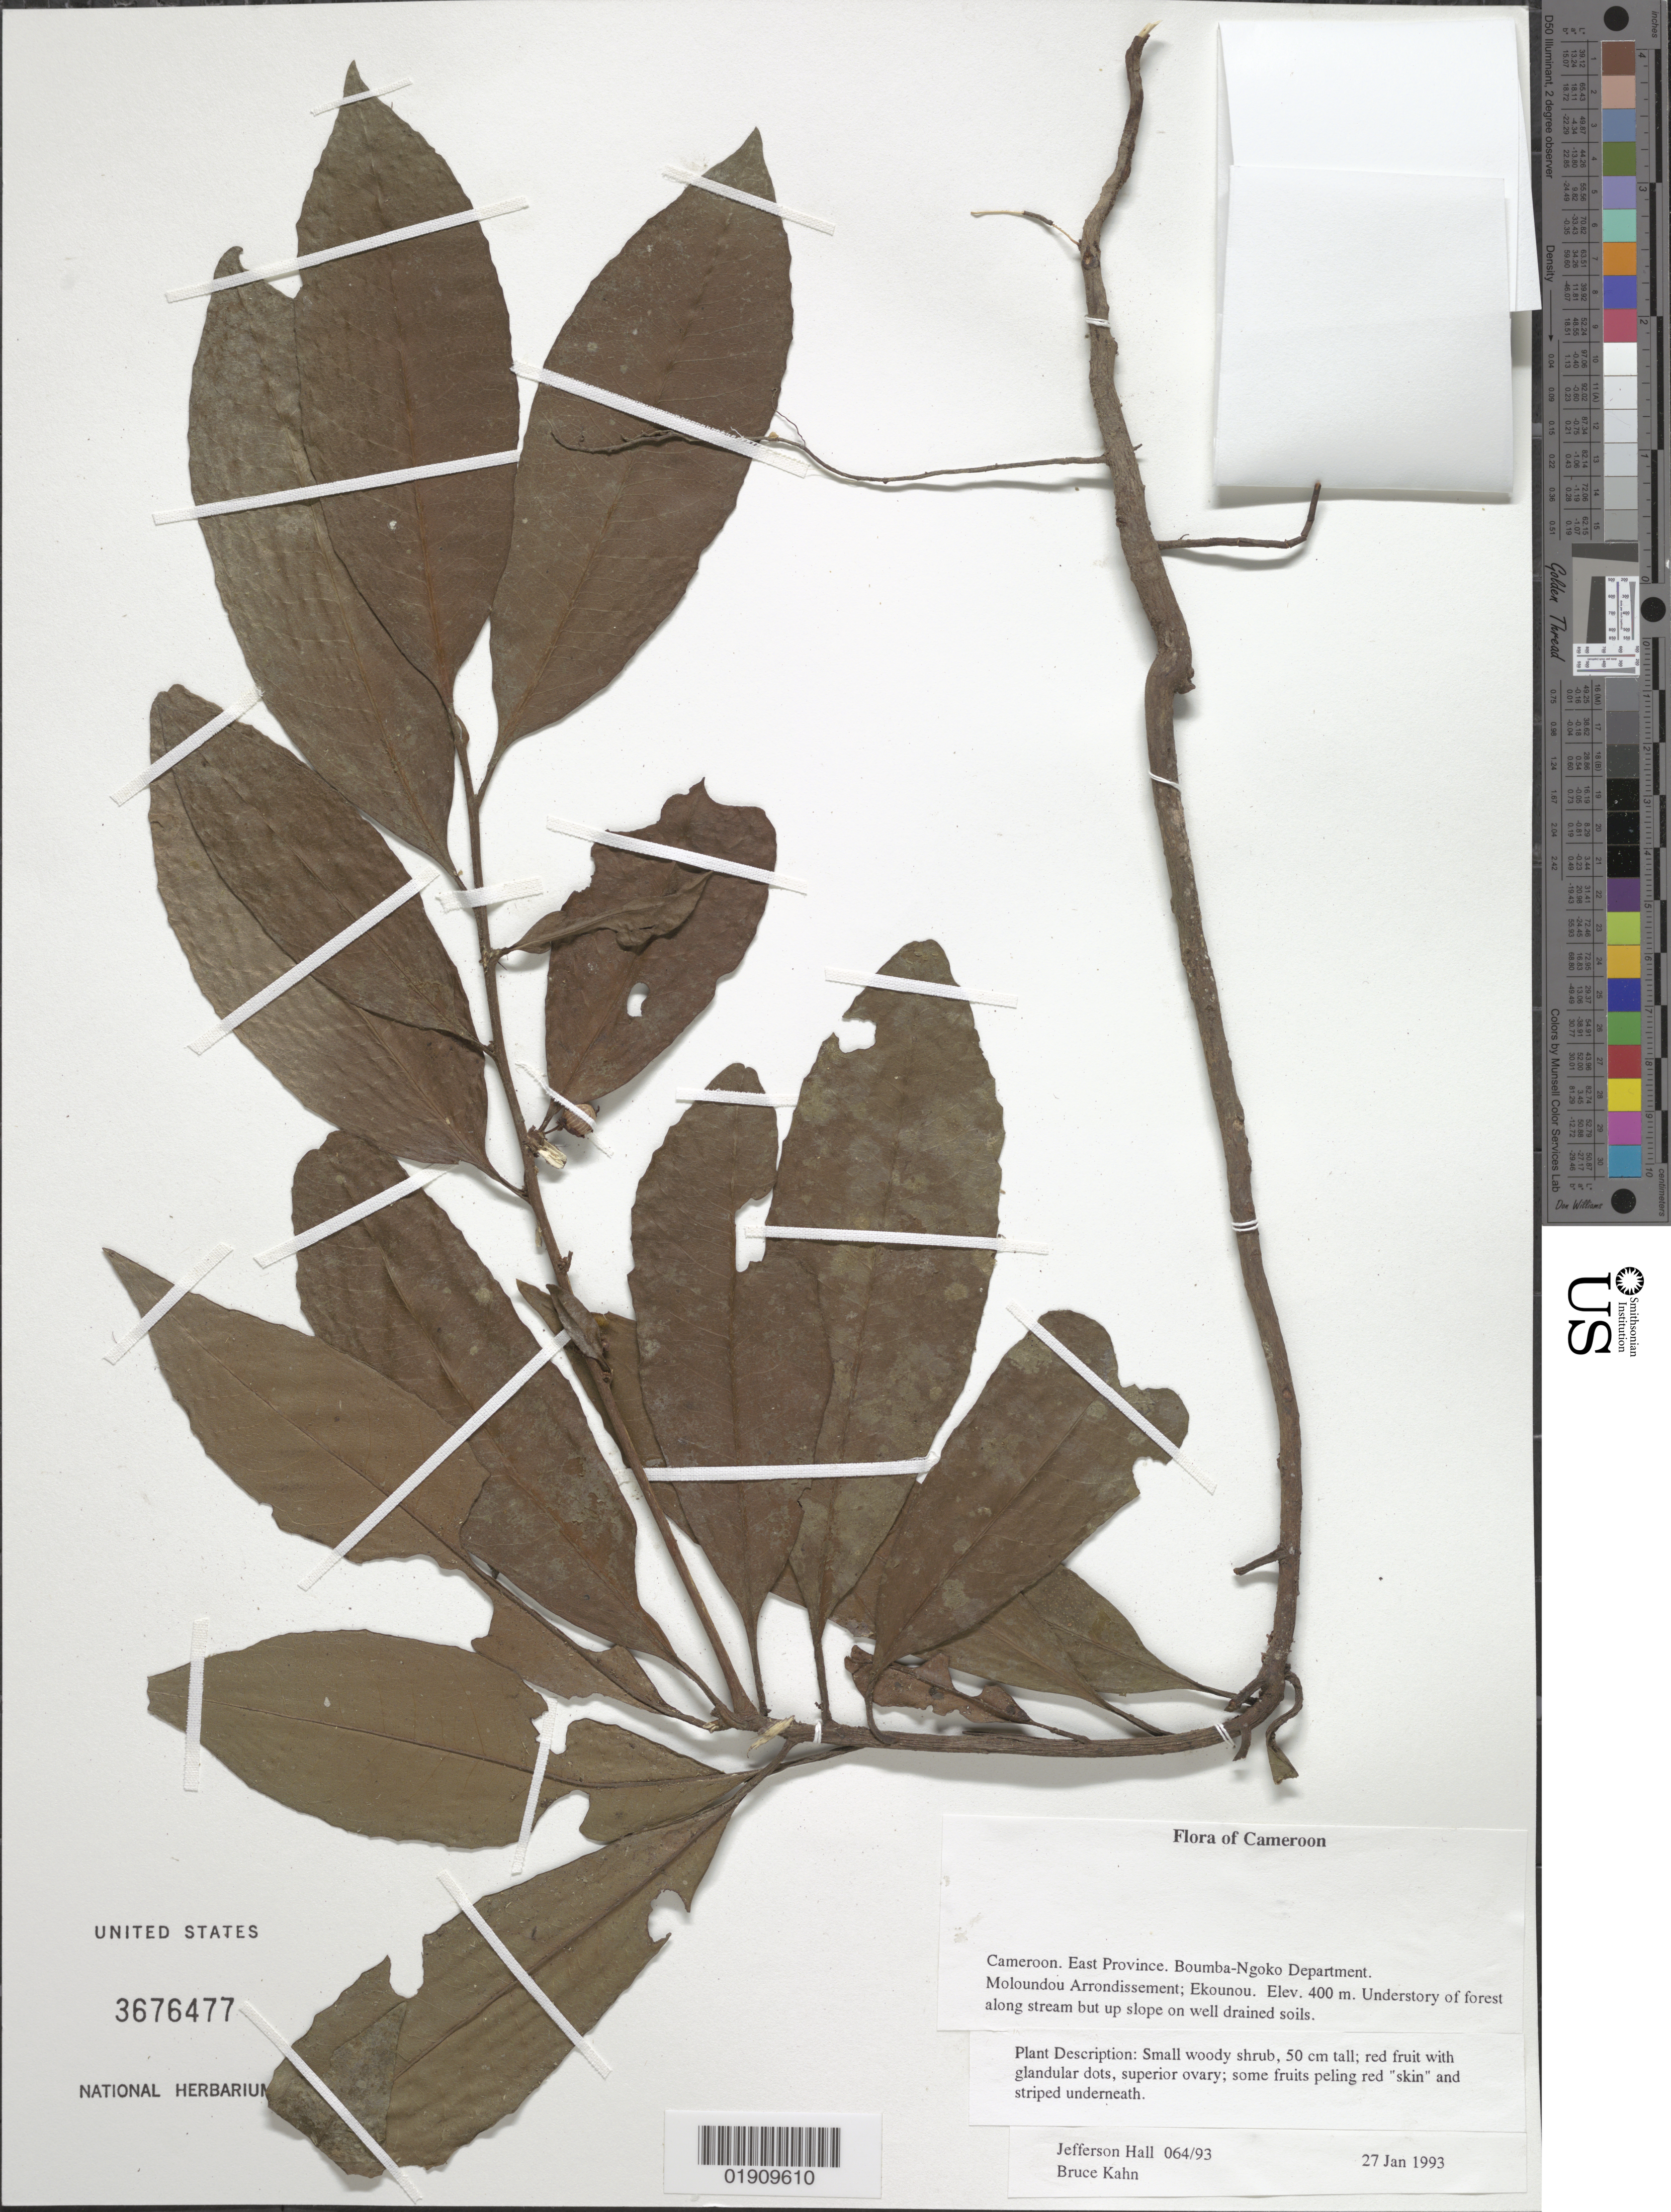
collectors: J. Hall & B. Khan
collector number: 064/93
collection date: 1993-01-27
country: Cameroon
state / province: Est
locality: Boumba-Ngoko Department. Moloundou Arrondissement; Moloundou Arrondissement; Ekounou.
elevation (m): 400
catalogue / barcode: US 3676477